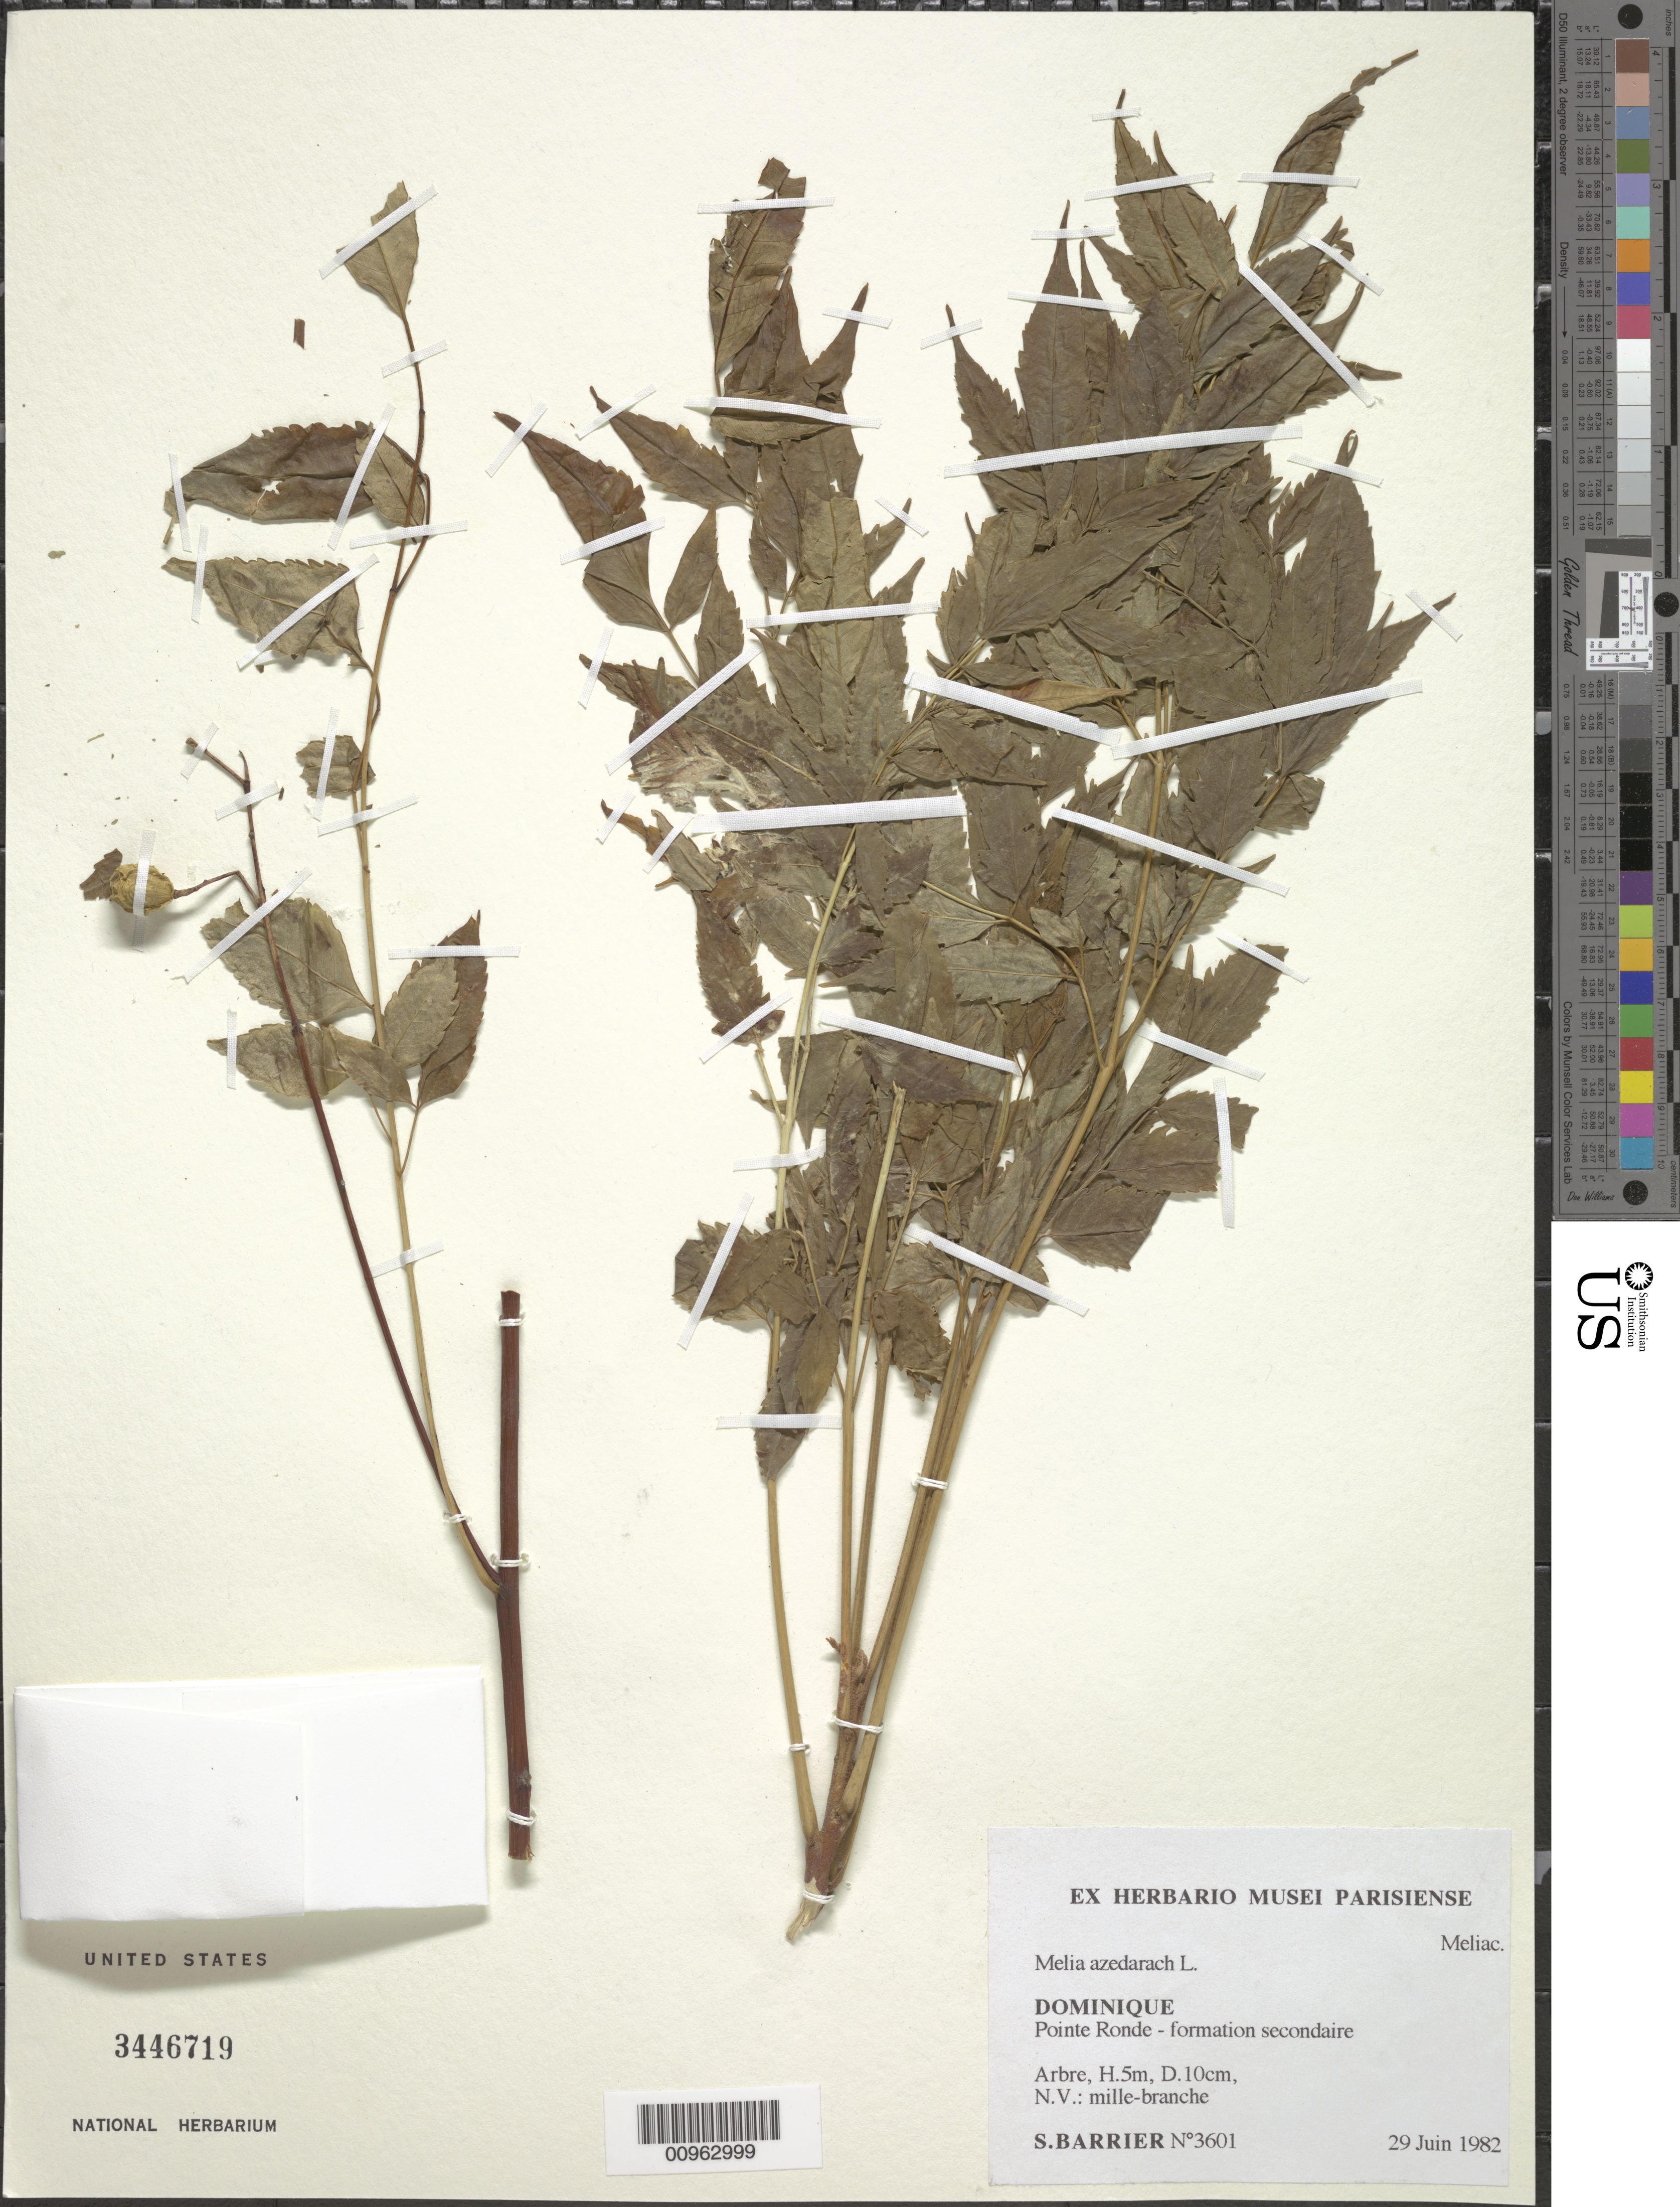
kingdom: Plantae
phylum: Tracheophyta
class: Magnoliopsida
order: Sapindales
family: Meliaceae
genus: Melia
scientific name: Melia azedarach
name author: L.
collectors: S. Barrier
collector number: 3601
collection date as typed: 29 Jun 1982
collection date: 1982-06-29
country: Dominica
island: Dominica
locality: Pointe Ronde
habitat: Formation secondaire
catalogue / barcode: US 3446719